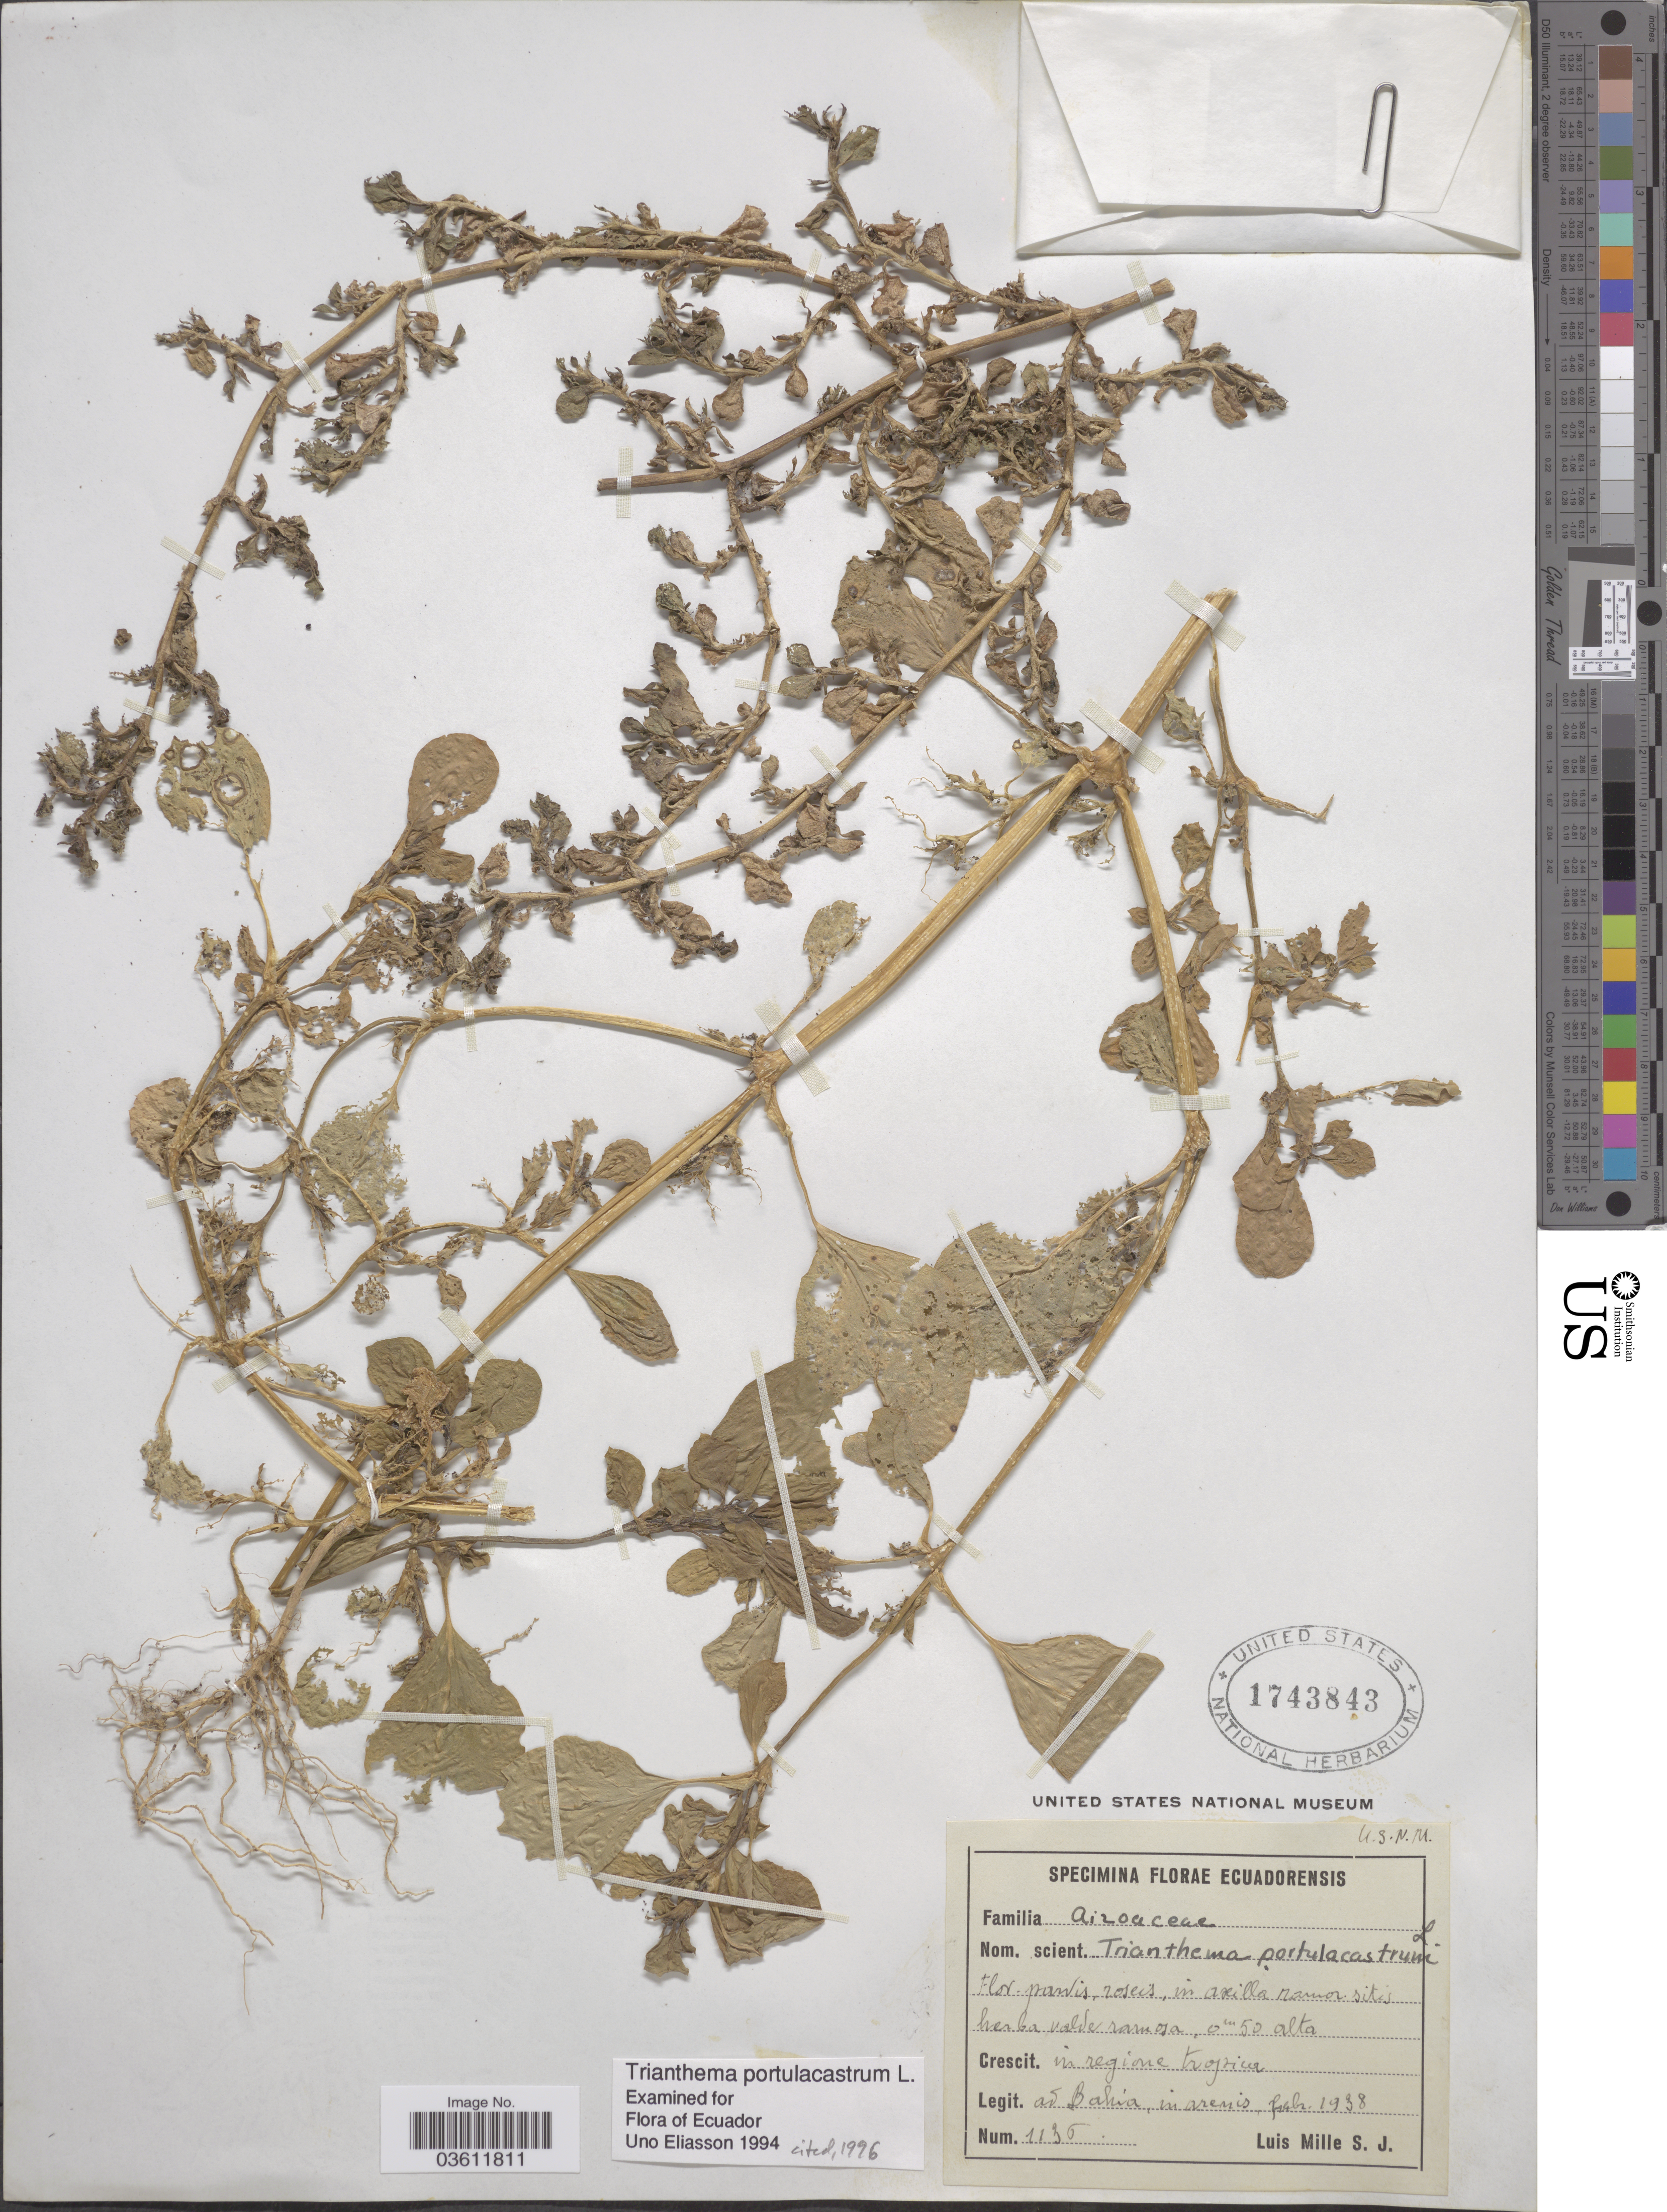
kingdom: Plantae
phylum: Tracheophyta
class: Magnoliopsida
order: Caryophyllales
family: Aizoaceae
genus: Trianthema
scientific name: Trianthema portulacastrum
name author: L.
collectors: L. Mille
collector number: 1136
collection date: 1938-02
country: Ecuador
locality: Crescit. in regione tropica ad Bahia, in arenis.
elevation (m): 0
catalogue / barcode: US 1743843